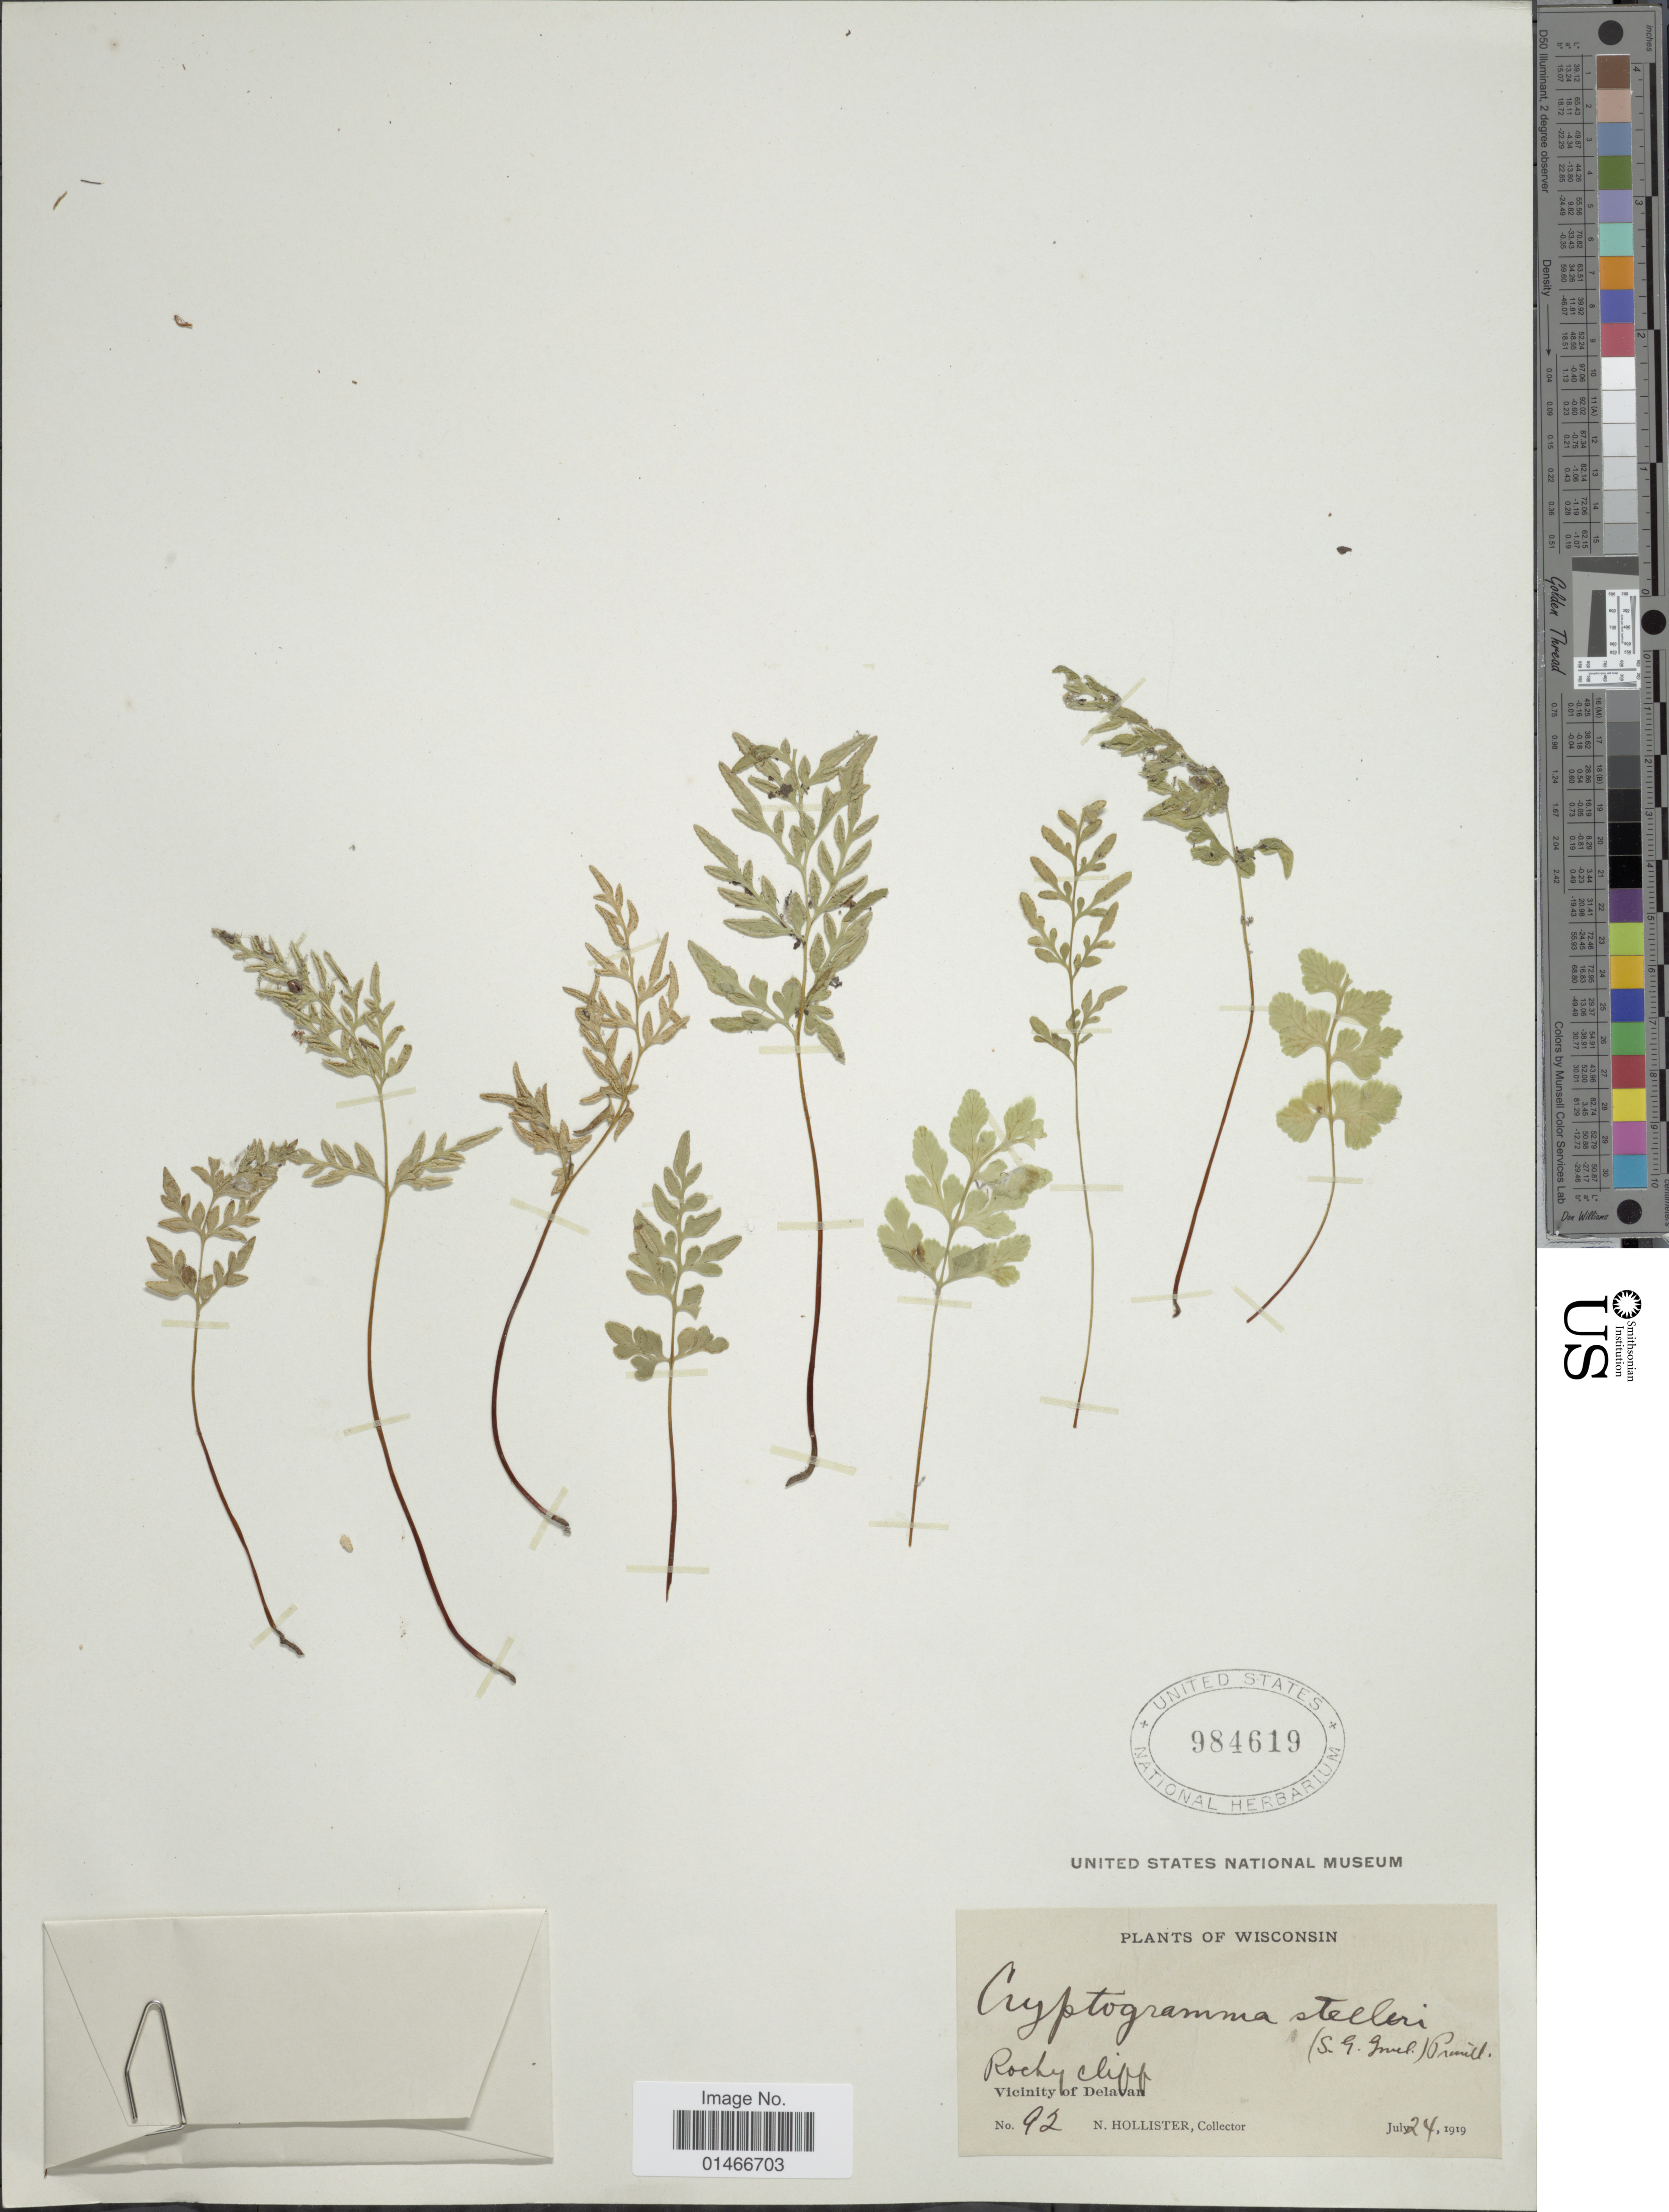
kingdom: Plantae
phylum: Tracheophyta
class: Polypodiopsida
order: Polypodiales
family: Pteridaceae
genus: Cryptogramma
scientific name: Cryptogramma stelleri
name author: (S.G. Gmel.) Prantl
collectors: N. Hollister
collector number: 92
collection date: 1919-07-24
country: United States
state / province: Wisconsin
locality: Rocky cliff. Vicinity of Delavan.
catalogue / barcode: US 984619